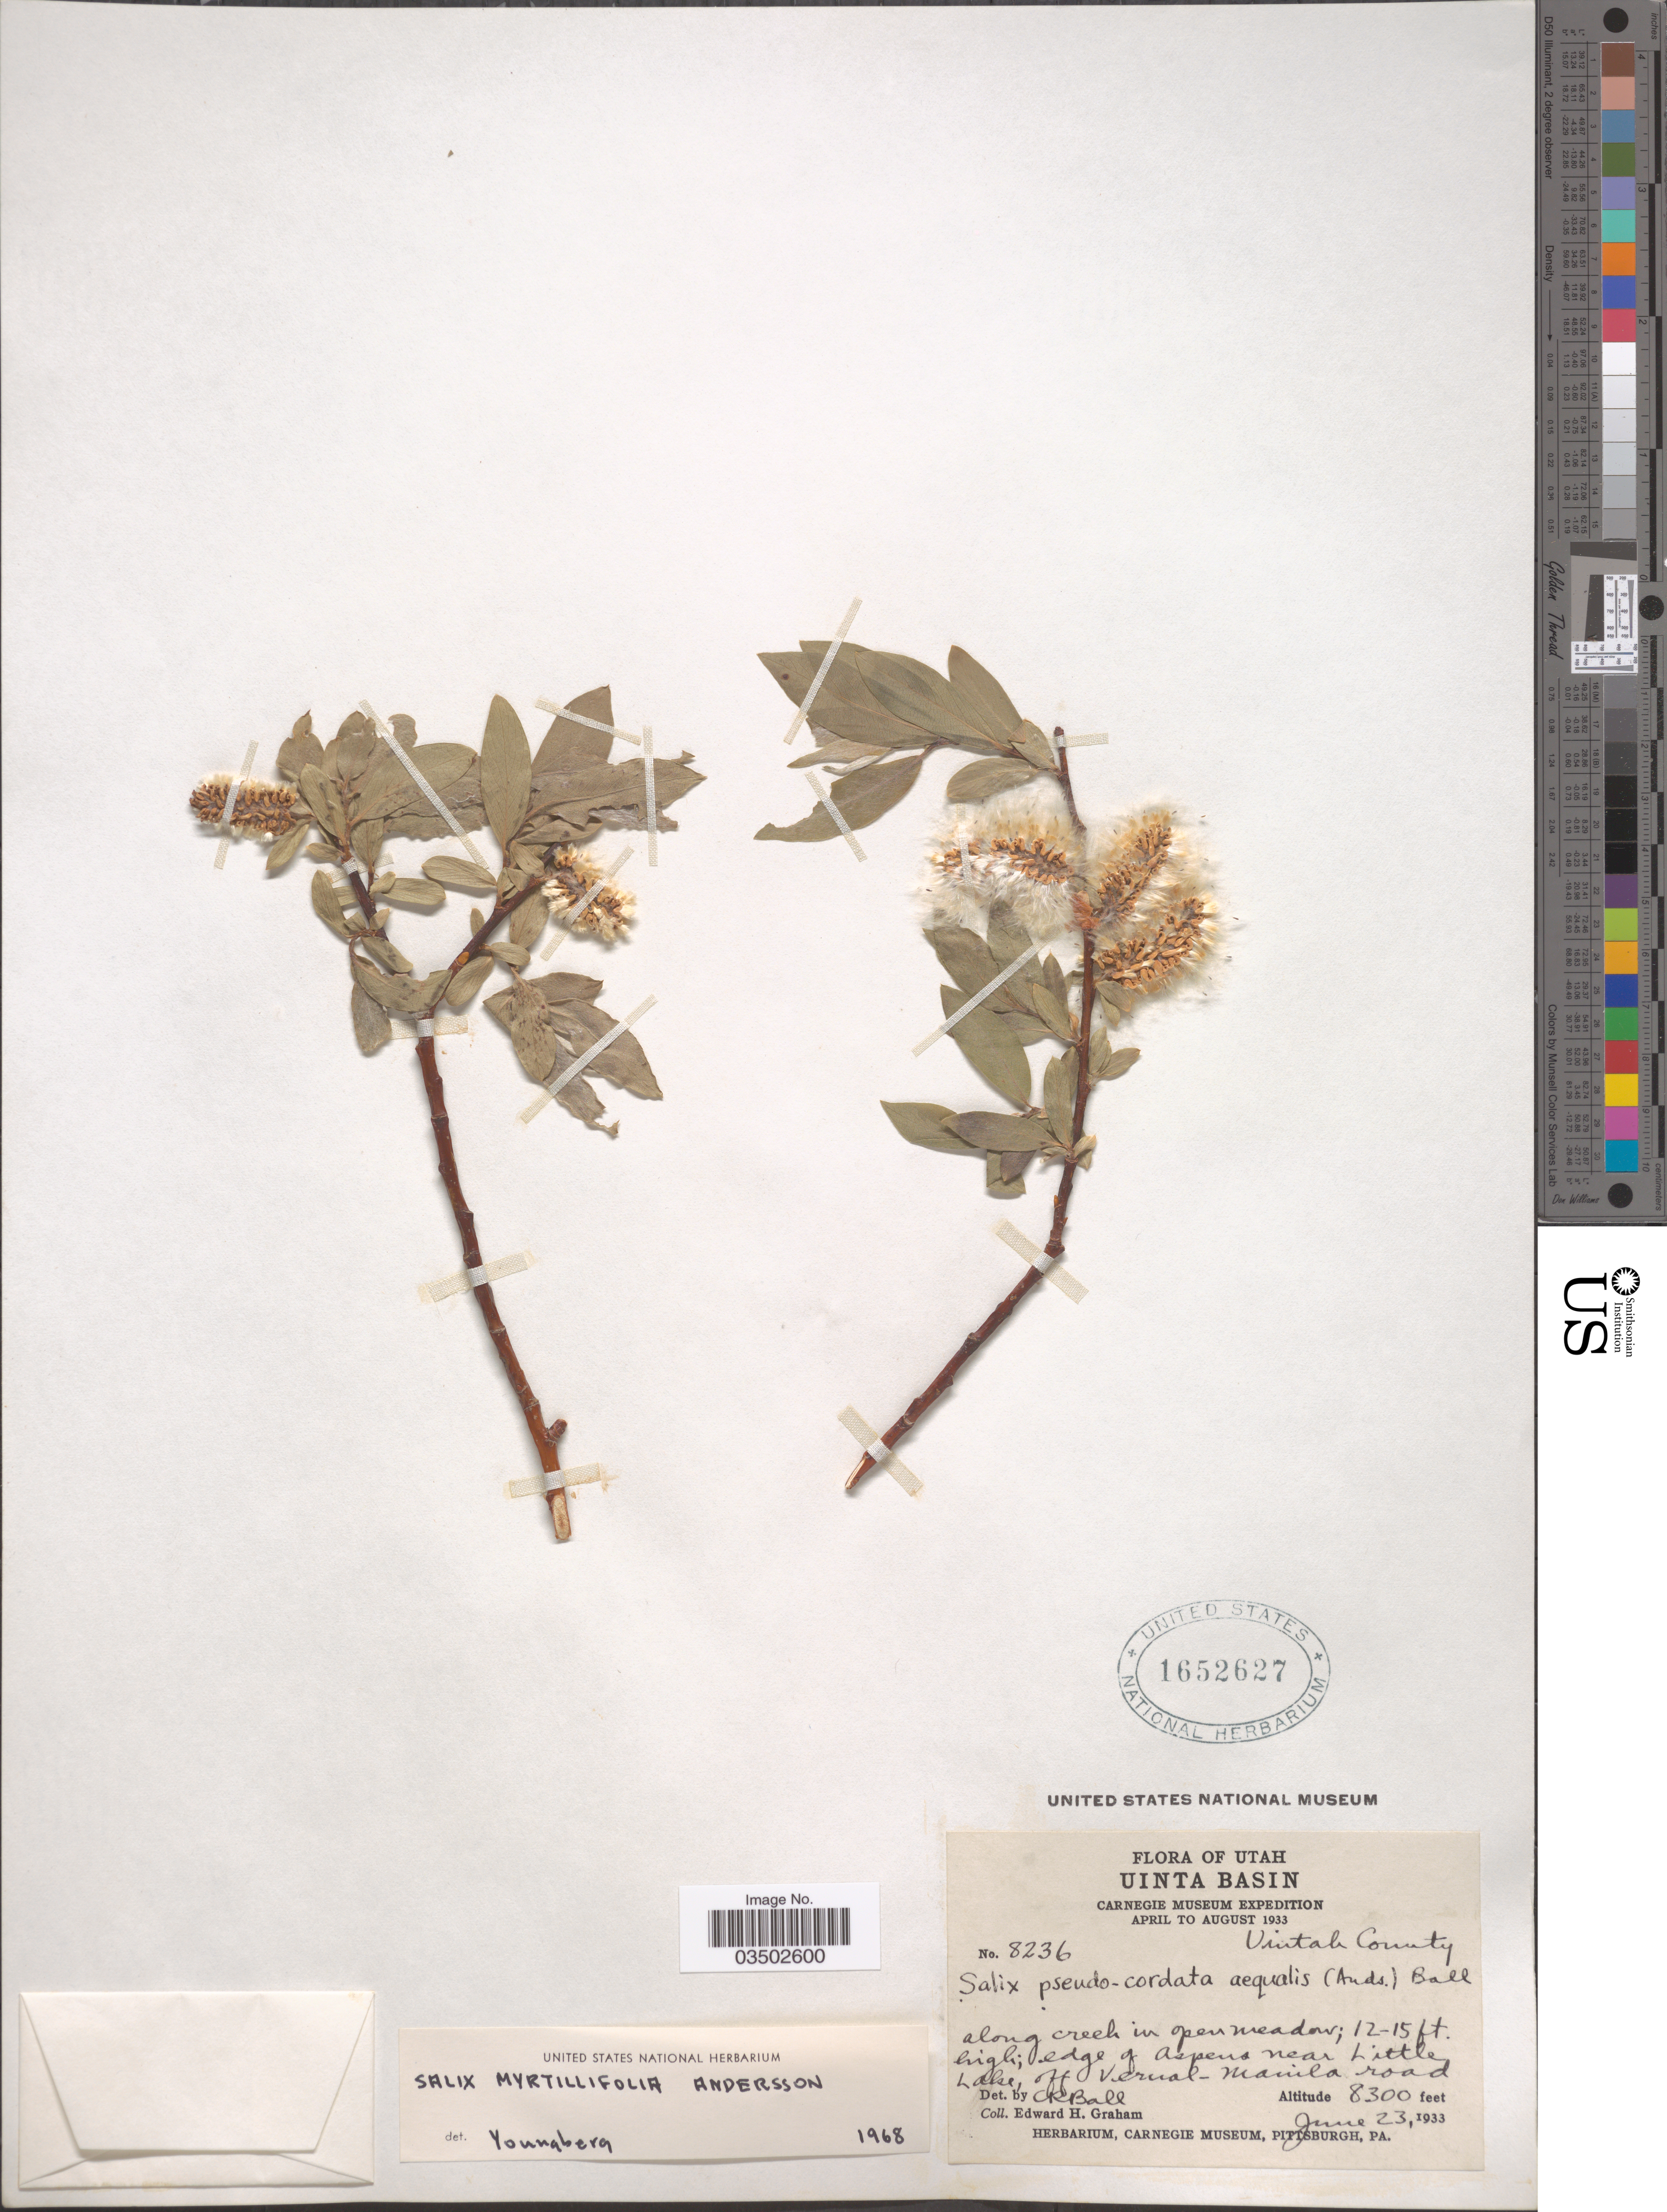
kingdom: Plantae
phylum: Tracheophyta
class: Magnoliopsida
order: Malpighiales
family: Salicaceae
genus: Salix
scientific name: Salix pseudocordata var. aequalis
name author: (Andersson) C.R. Ball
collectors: E. H. Graham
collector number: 8236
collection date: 1933-06-23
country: United States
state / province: Utah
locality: Uinta Basin. Uintah County. Edge of Aspens near Little Lake, off Vernal-Manila road.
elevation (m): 2530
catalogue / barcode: US 1652627